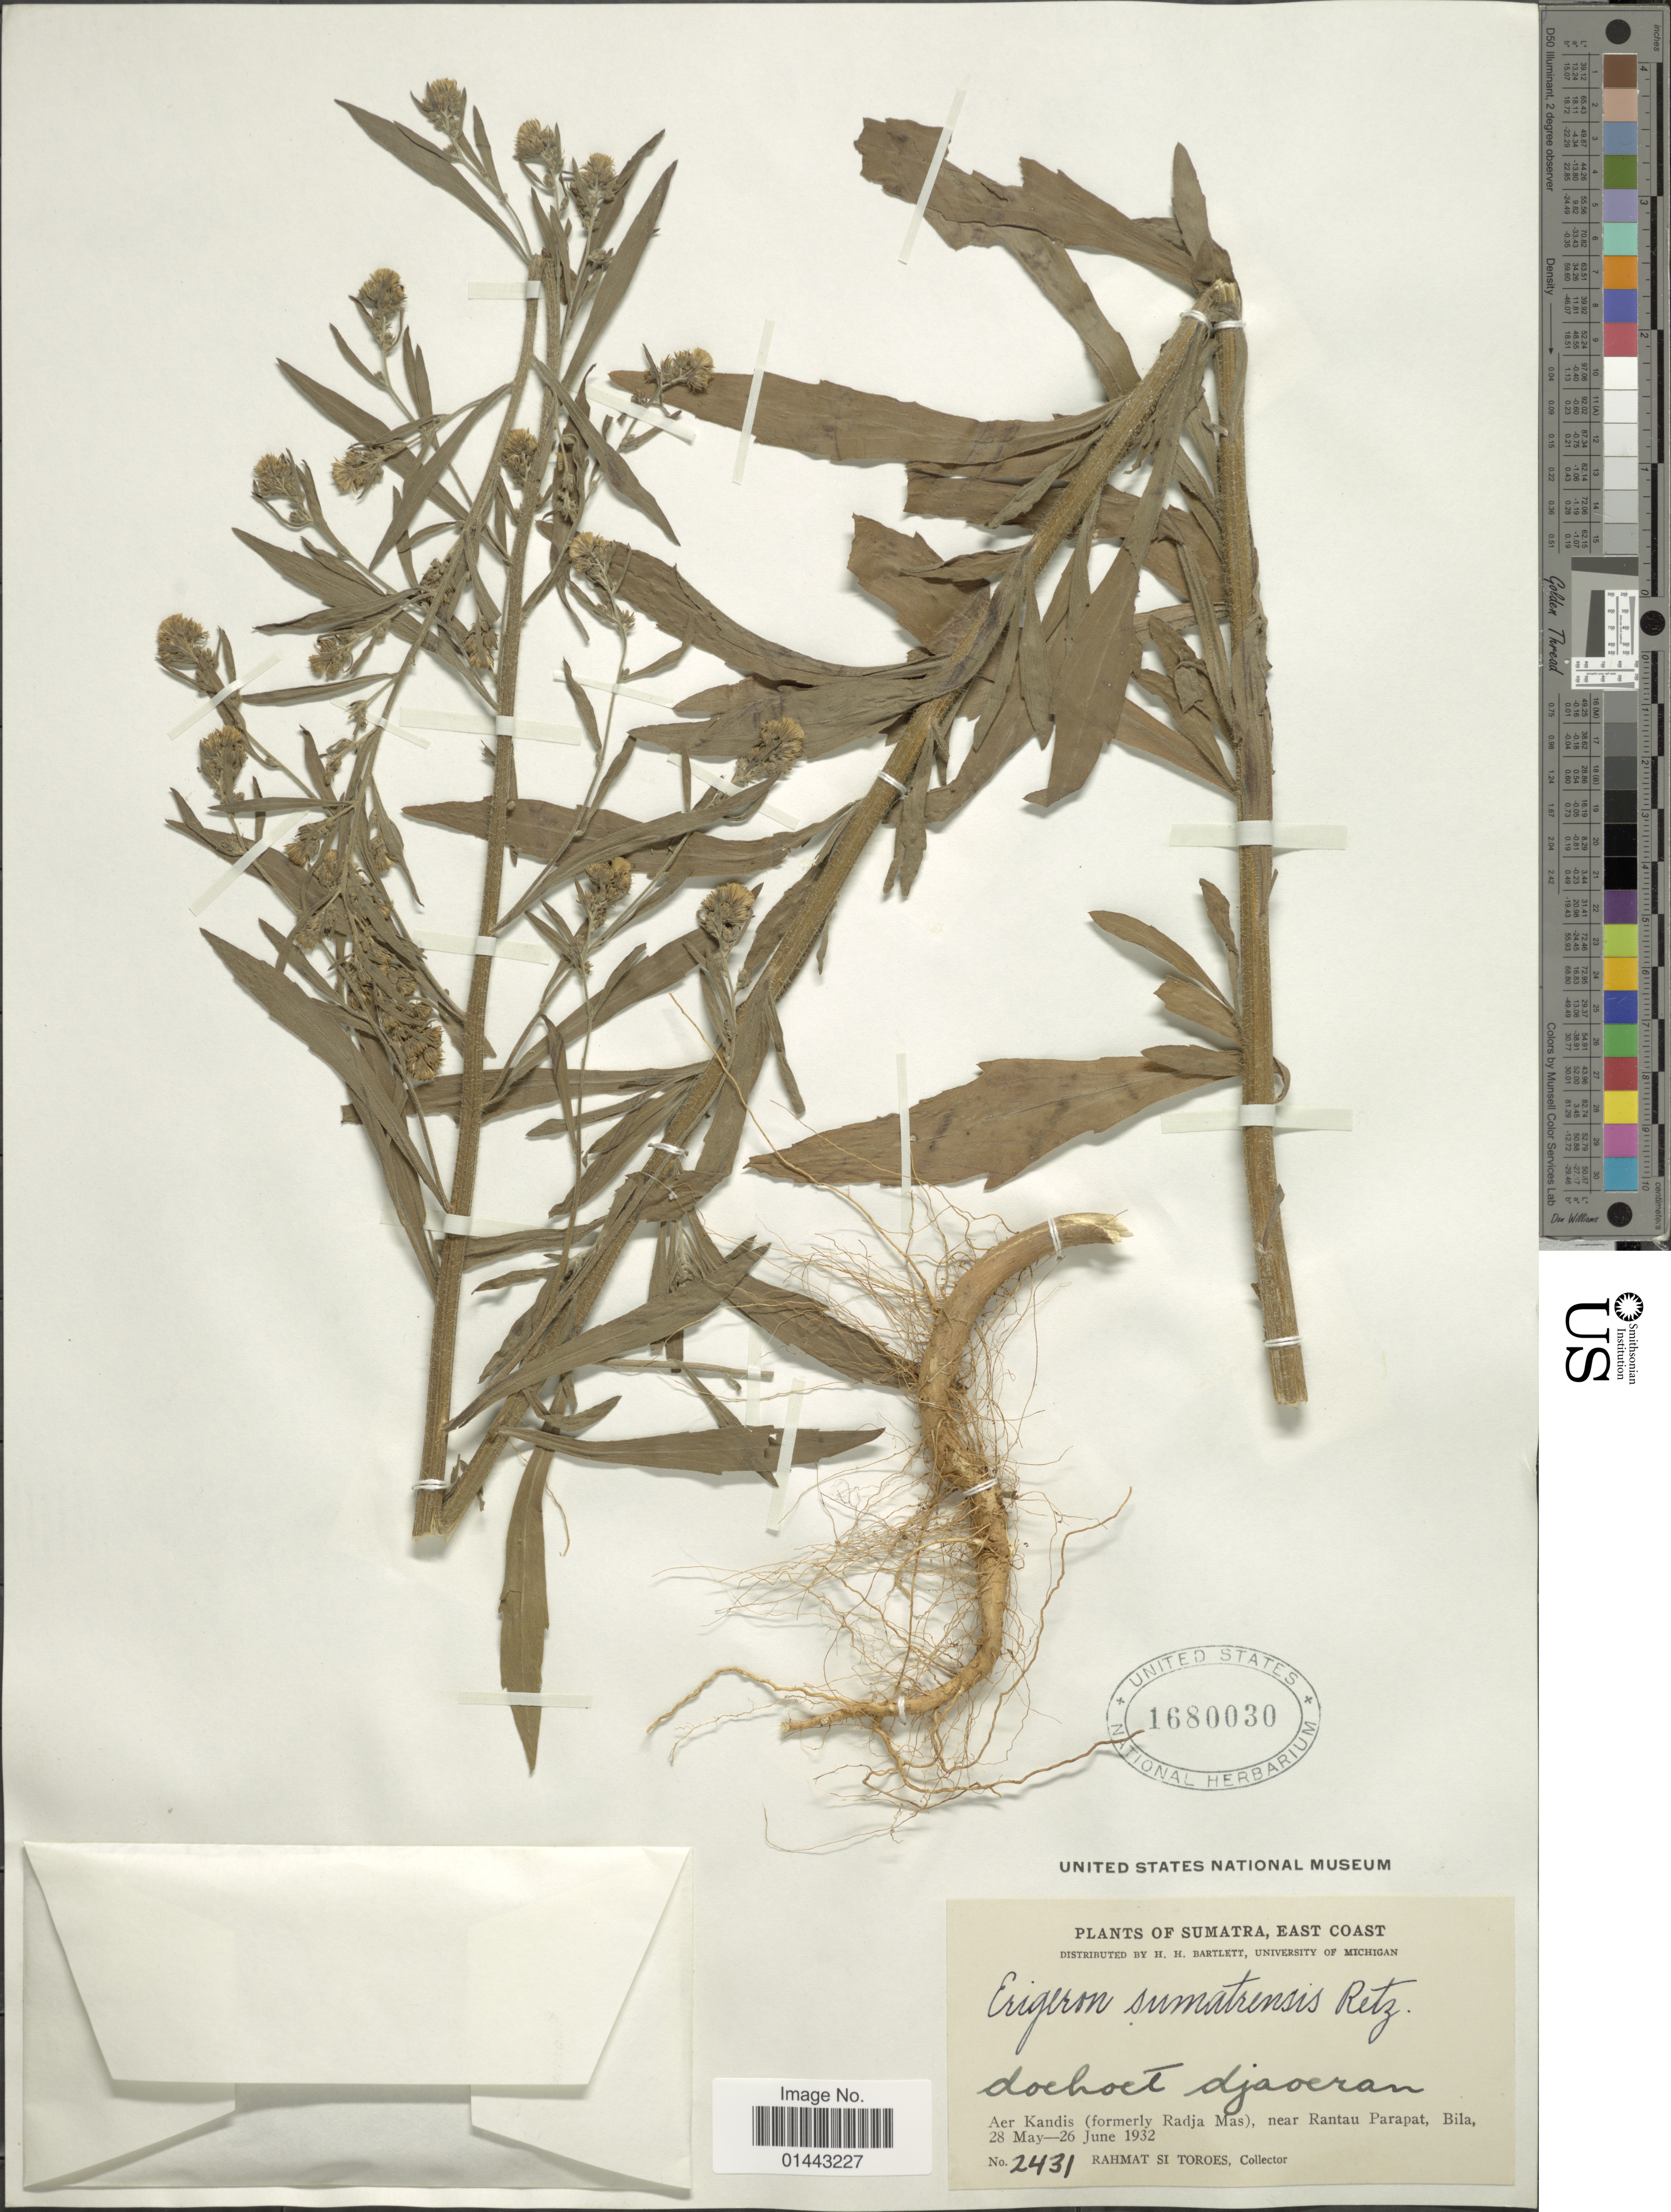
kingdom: Plantae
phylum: Tracheophyta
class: Magnoliopsida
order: Asterales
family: Asteraceae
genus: Erigeron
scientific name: Erigeron sumatrensis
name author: Retz.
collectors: Rahmat Si Boeea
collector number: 2431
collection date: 1932-05-28/1932-06-26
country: Indonesia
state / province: Sumatra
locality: East coastm Aer Kandis (formerly Radja Mas), near Rantau Parapat, Bila, doehoet djaoeran.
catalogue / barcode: US 1680030